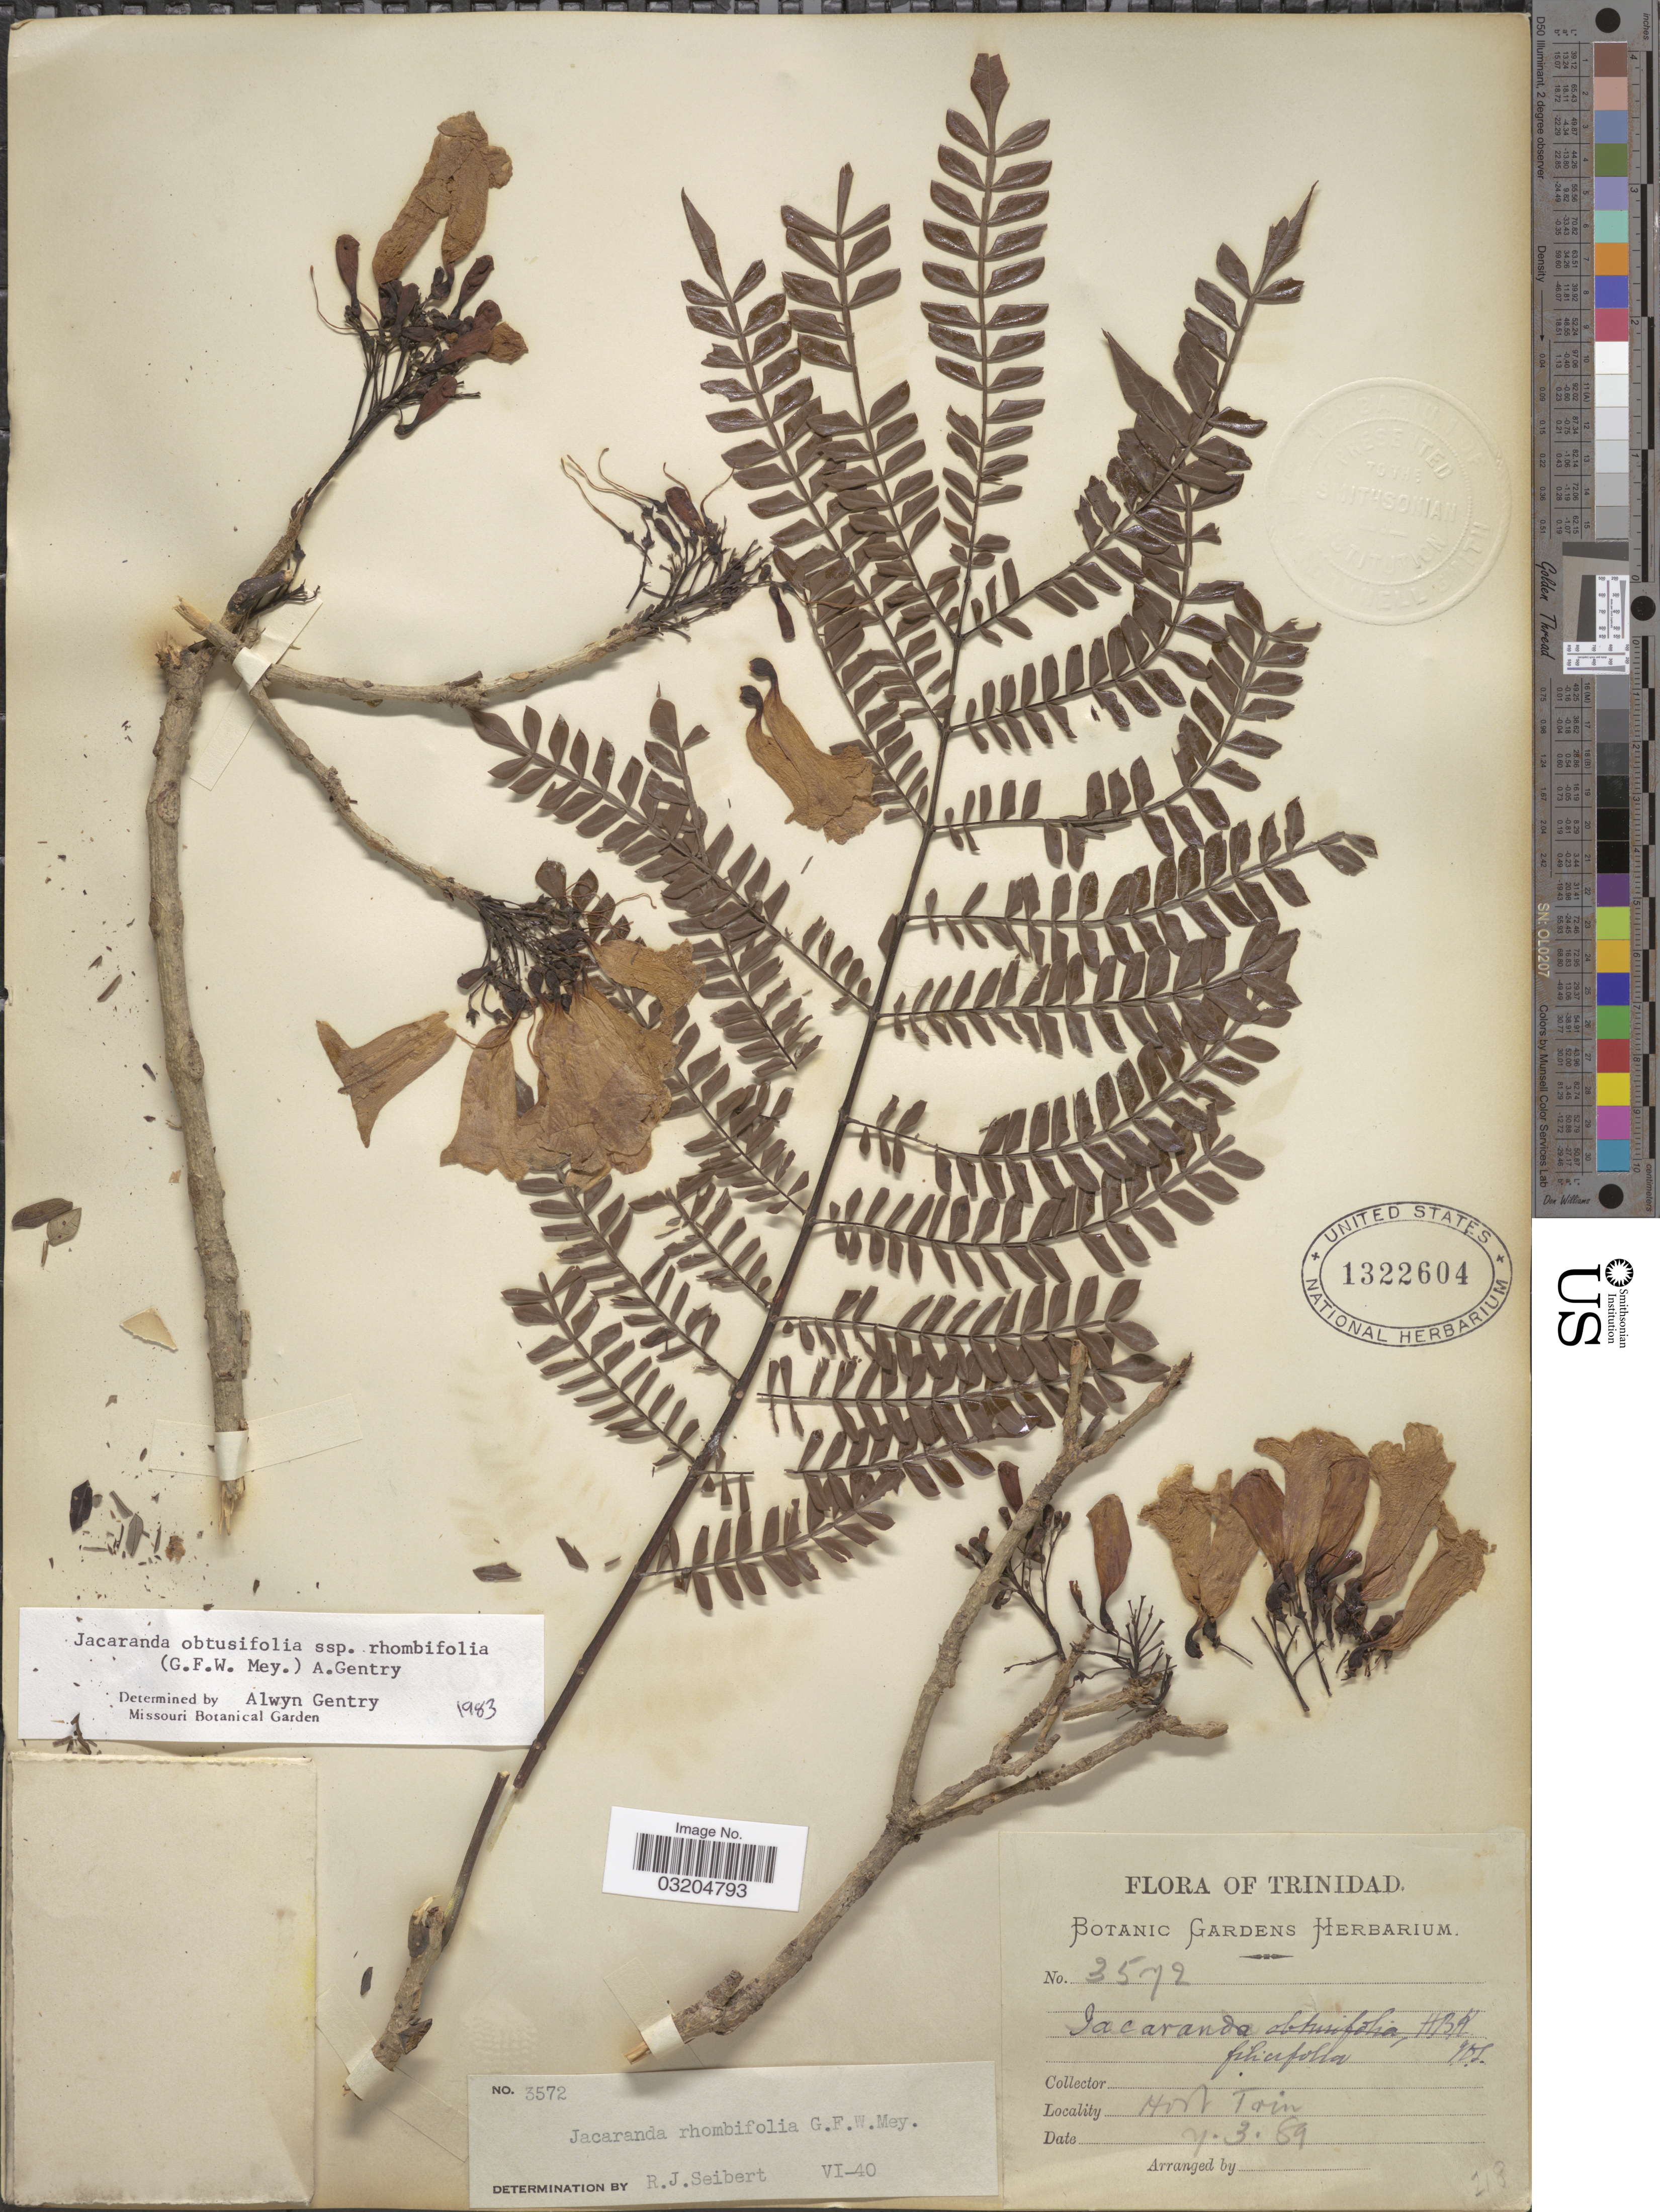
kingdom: Plantae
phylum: Tracheophyta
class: Magnoliopsida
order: Lamiales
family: Bignoniaceae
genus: Jacaranda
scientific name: Jacaranda obtusifolia subsp. rhombifolia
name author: (G. Mey.) A.H. Gentry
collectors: ex herb. Botanic Gardens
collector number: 3572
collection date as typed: Transcribed d/m/y: 4/3/89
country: Trinidad and Tobago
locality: Hort Trin.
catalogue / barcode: US 1322604